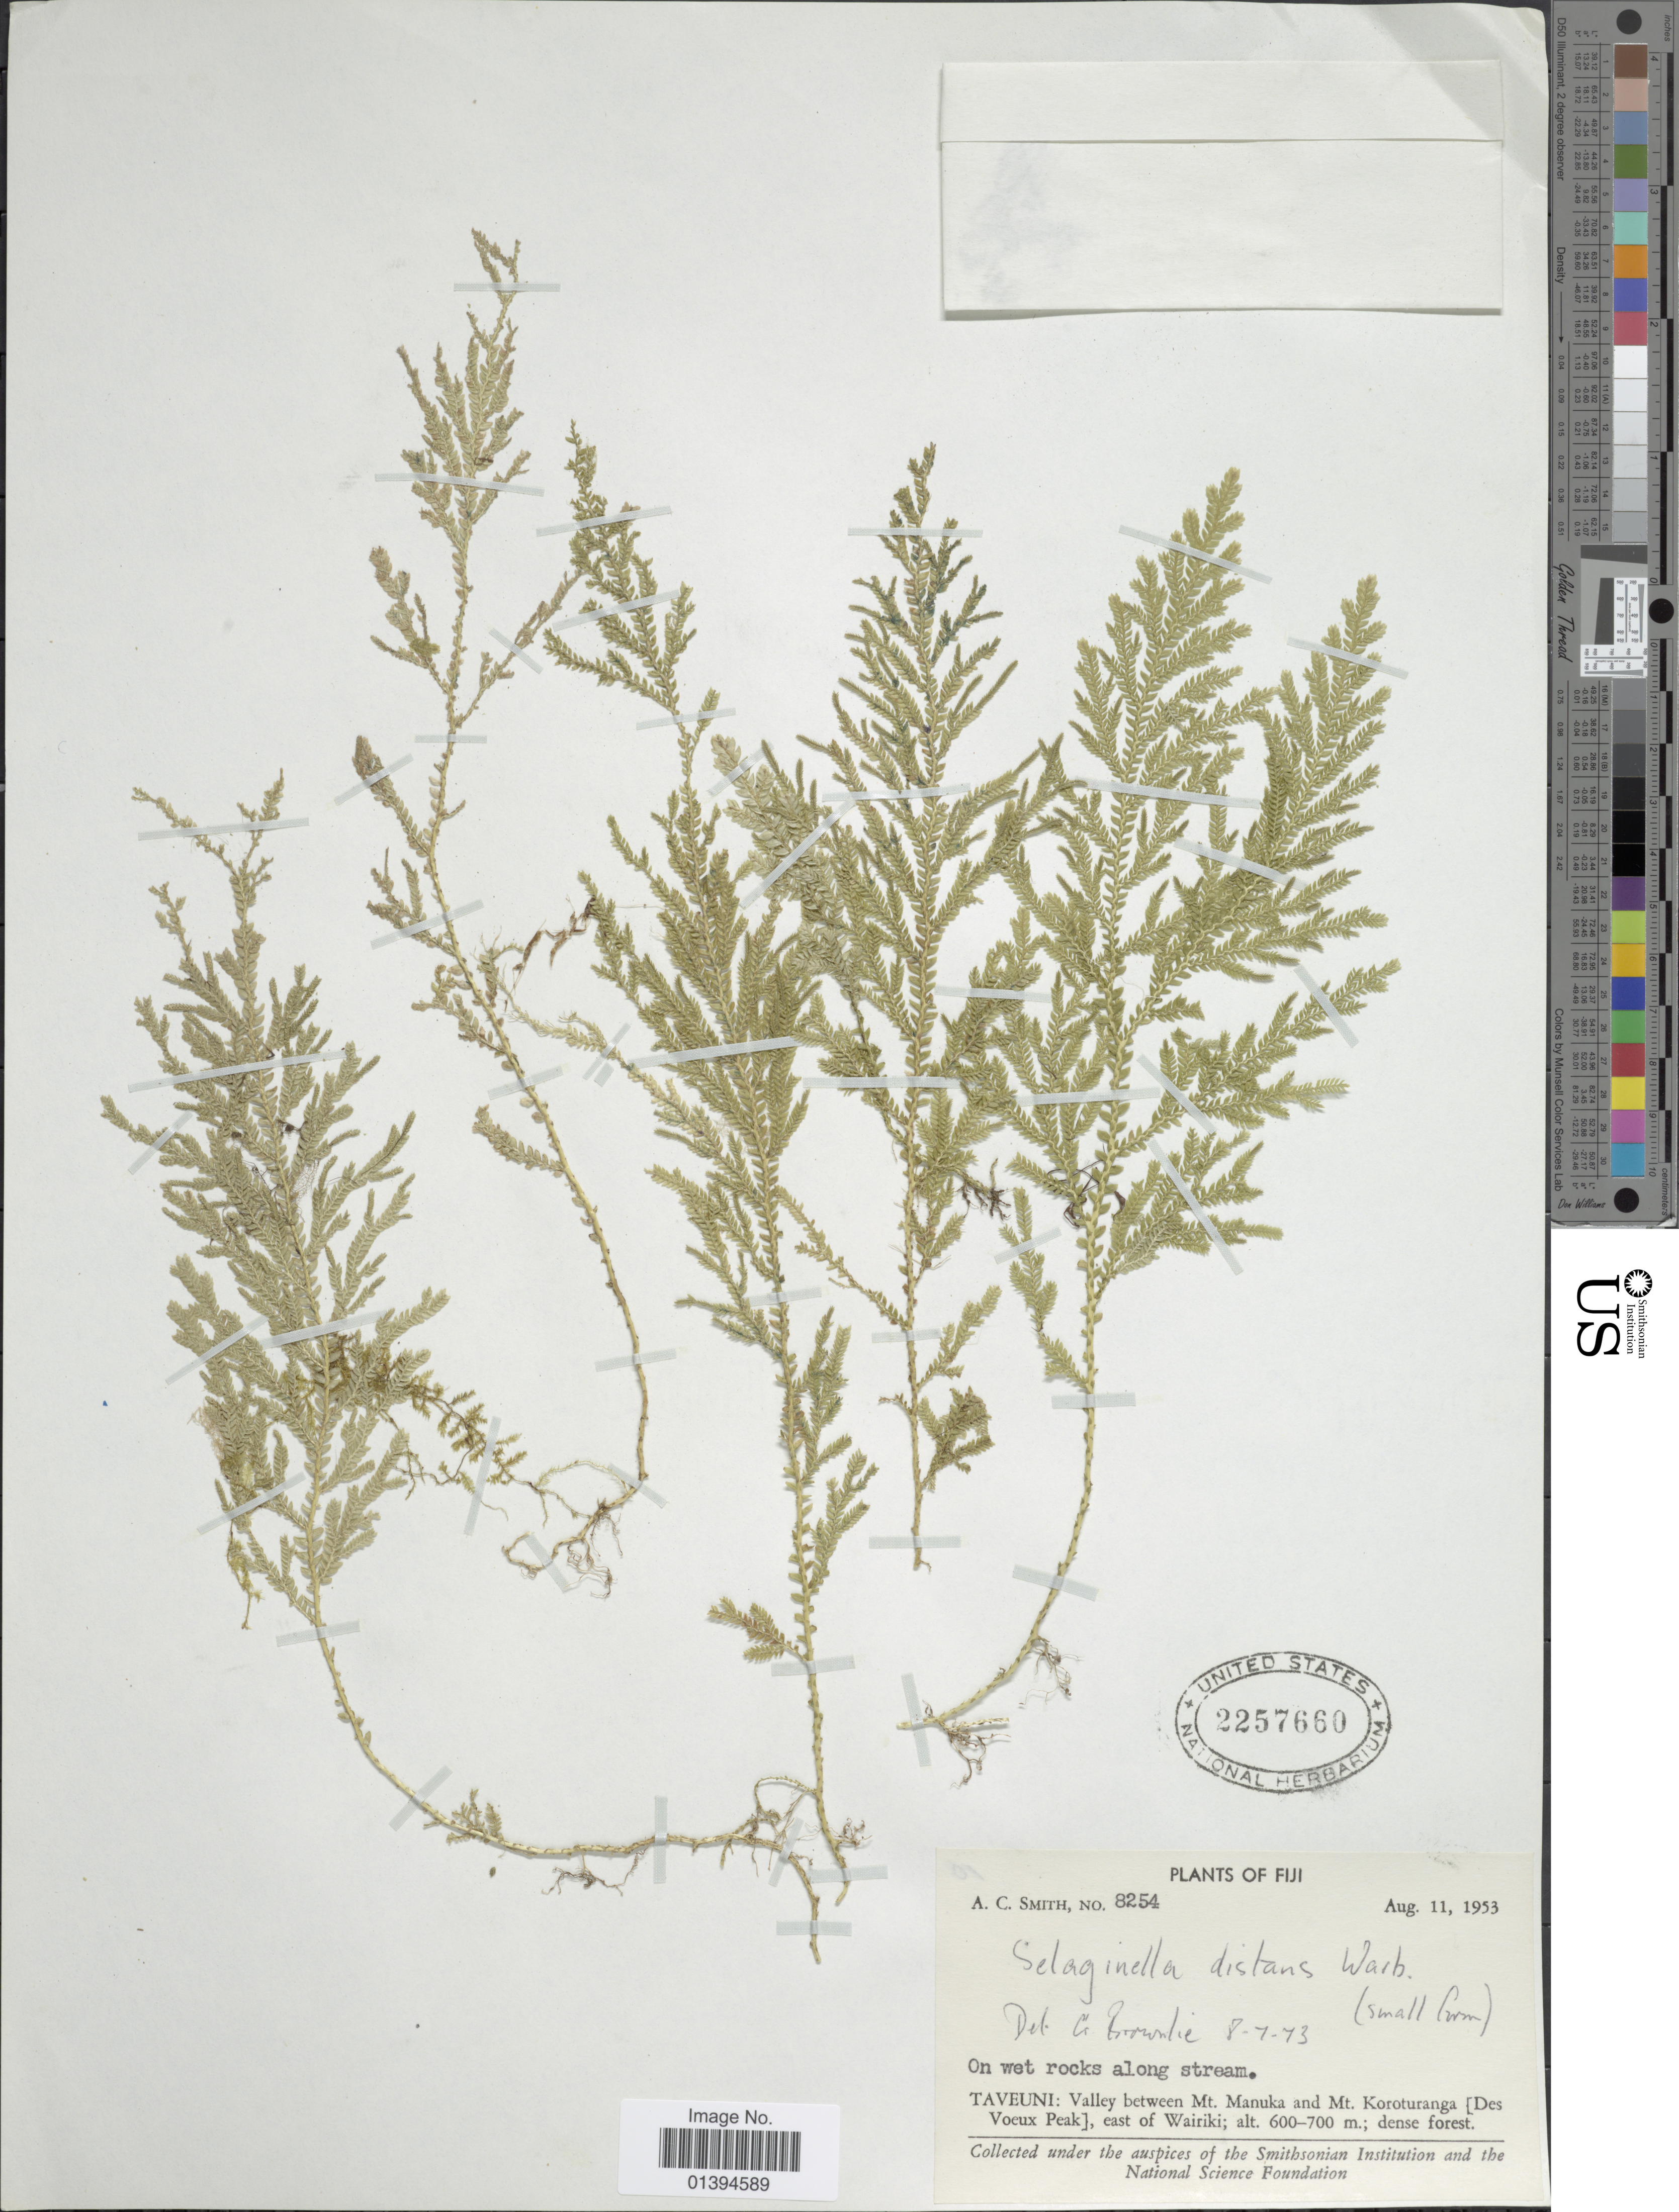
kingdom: Plantae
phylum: Tracheophyta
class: Lycopodiopsida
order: Selaginellales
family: Selaginellaceae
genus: Selaginella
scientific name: Selaginella distans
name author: Warb.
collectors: A. C. Smith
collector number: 8254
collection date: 1953-08-11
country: Fiji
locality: Taveuni: valley between Mt. Manuka and Mt. Koroturanga [Des Voeux Peak], East of Wairuku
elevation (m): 600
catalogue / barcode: US 2257660